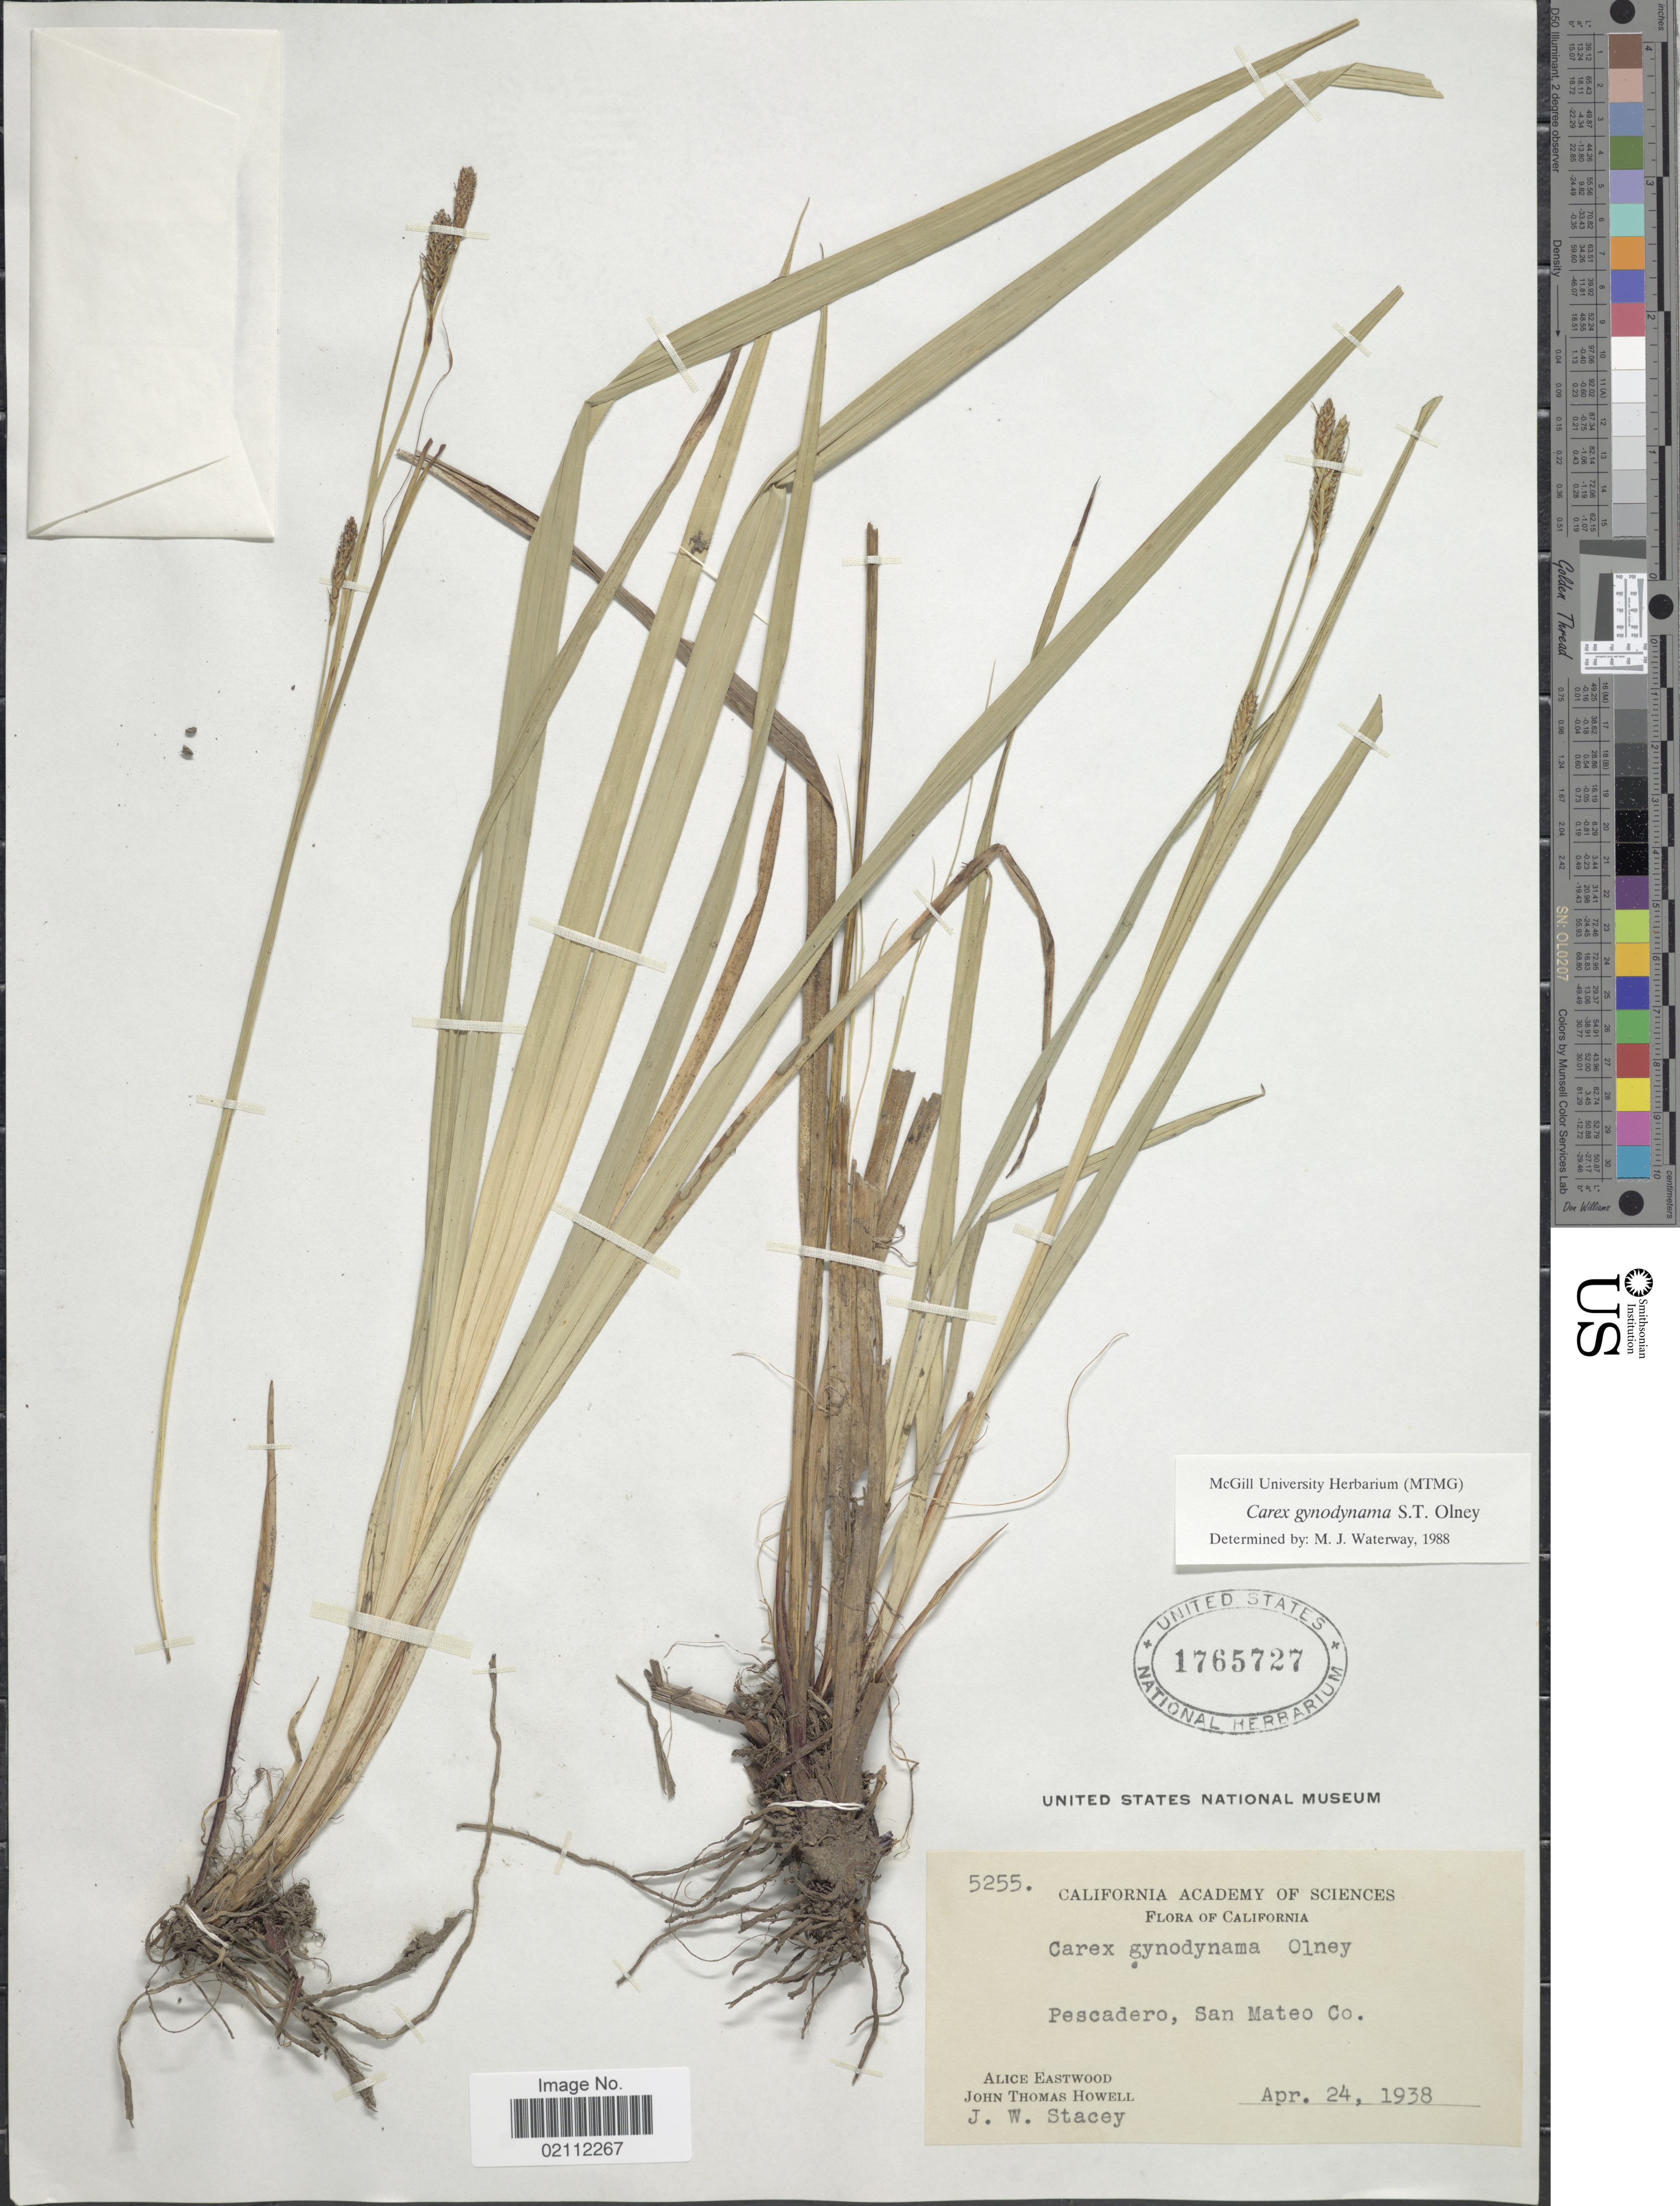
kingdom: Plantae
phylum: Tracheophyta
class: Liliopsida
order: Poales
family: Cyperaceae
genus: Carex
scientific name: Carex gynodynama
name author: Olney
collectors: A. Eastwood, J. T. Howell & J. W. Stacey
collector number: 5255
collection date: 1938-04-24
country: United States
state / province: California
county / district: San Mateo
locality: Pescadero, San Mateo Co.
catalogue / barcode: US 1765727